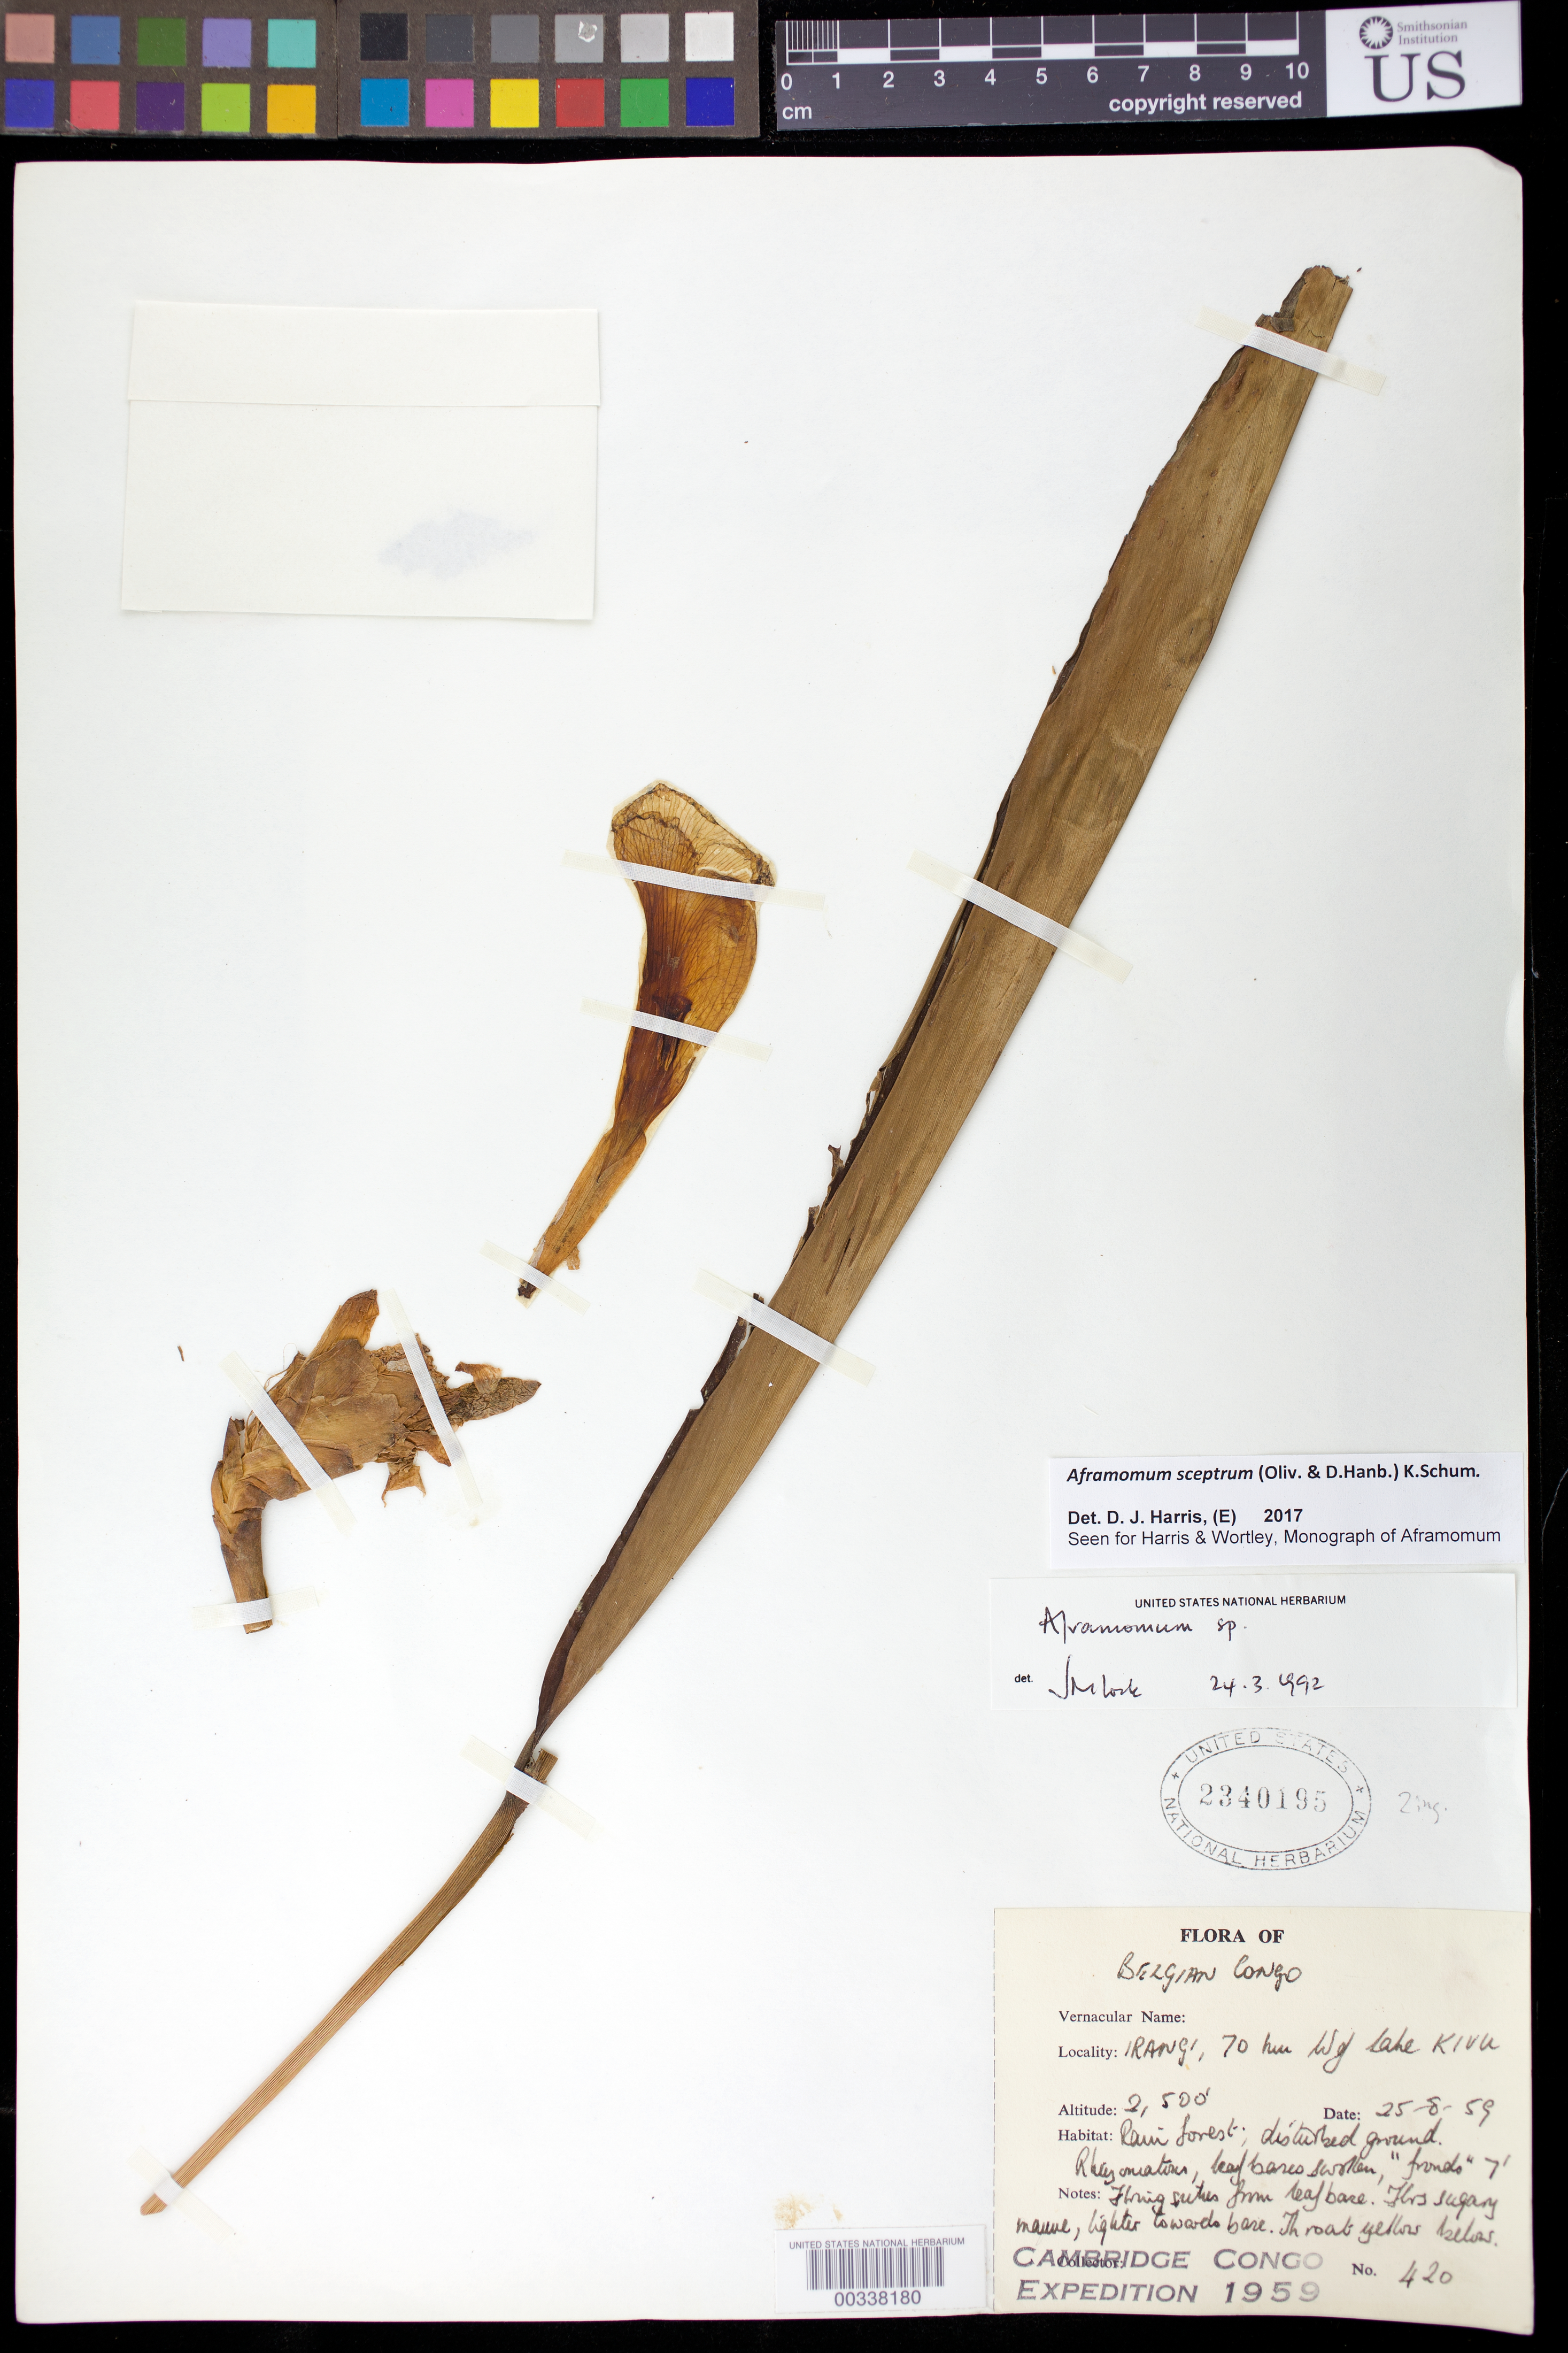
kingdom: Plantae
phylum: Tracheophyta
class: Liliopsida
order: Zingiberales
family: Zingiberaceae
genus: Aframomum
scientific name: Aframomum sp.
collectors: ex Cambridge Congo exped.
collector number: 420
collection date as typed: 25 Aug 1959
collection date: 1959-08-25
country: Congo, Democratic Republic of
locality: Flora of belgian congo, irangi, 70 km w of lake kivu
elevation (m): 762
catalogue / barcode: US 2340195